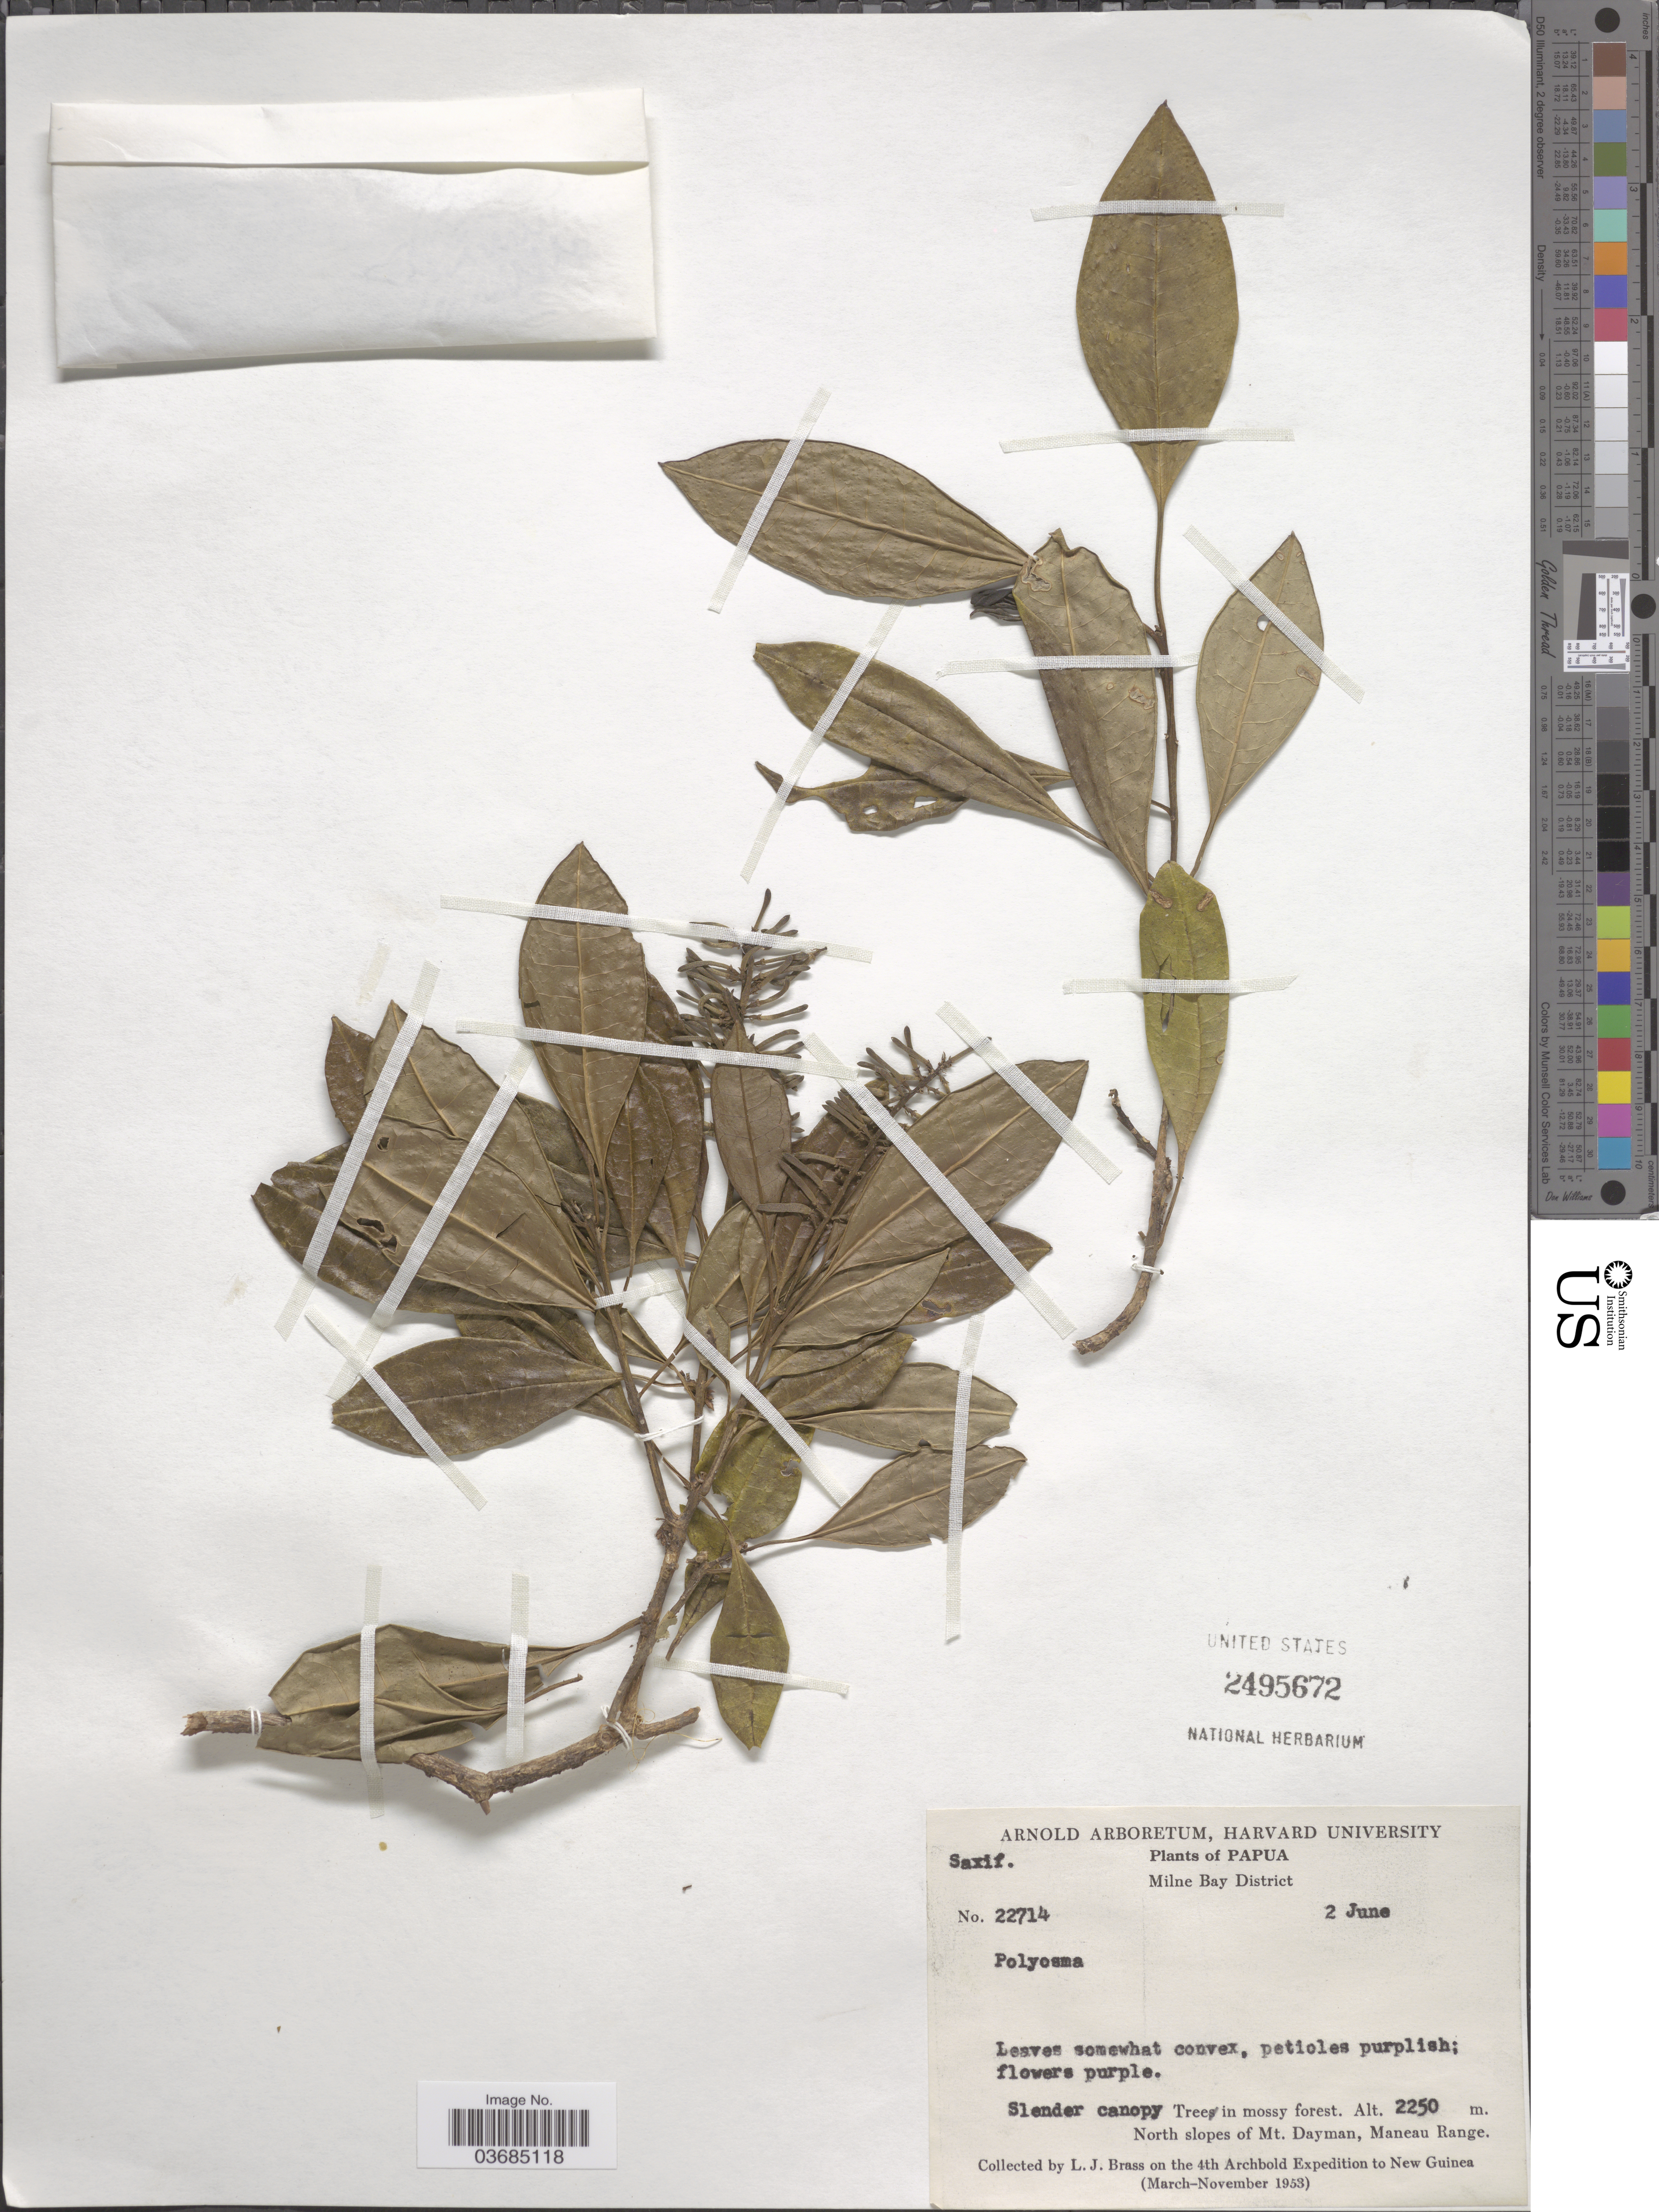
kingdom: Plantae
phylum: Tracheophyta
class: Magnoliopsida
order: Escalloniales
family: Escalloniaceae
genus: Polyosma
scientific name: Polyosma sp.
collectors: L. J. Brass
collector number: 22714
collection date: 1953-06-02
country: Papua New Guinea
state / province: Milne Bay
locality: Milne Bay District. North slopes of Mt. Dayman, Maneau Range. On the 4th Archbold Expedition to New Guinea (March-November 1953).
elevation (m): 2250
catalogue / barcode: US 2495672